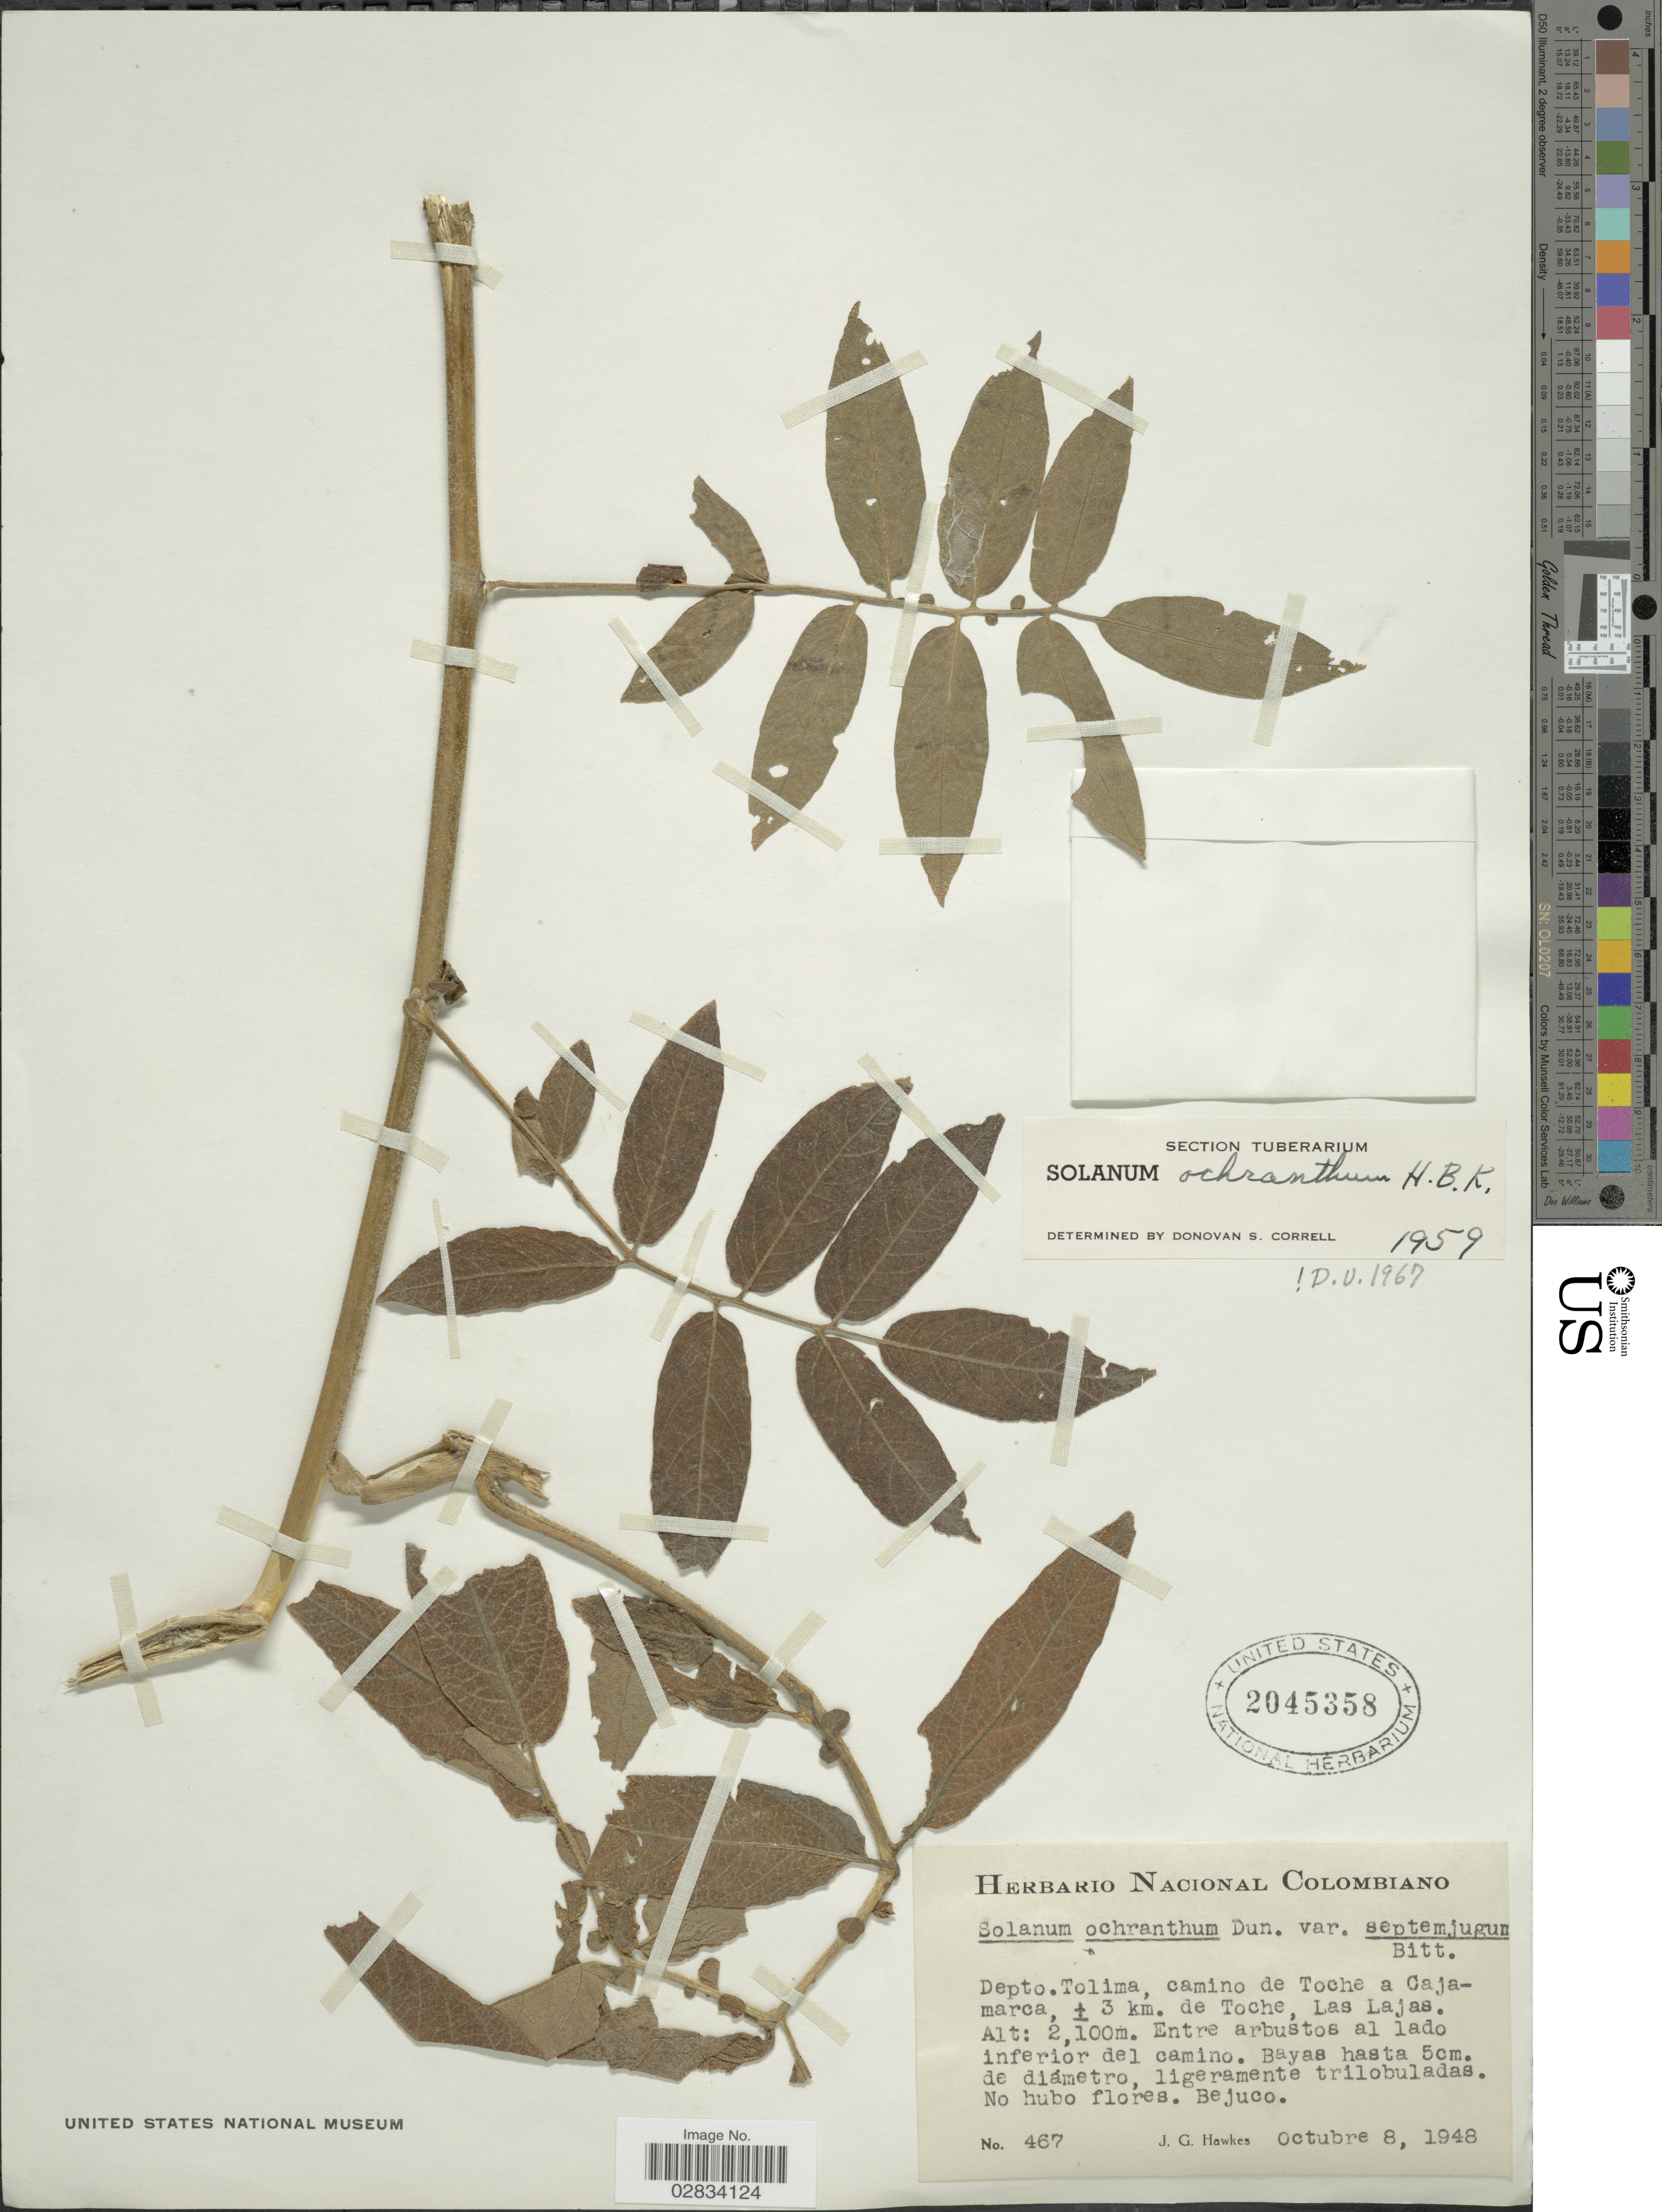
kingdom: Plantae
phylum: Tracheophyta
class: Magnoliopsida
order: Solanales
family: Solanaceae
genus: Solanum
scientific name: Solanum ochranthum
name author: Dunal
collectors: J. Hawkes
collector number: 467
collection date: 1948-10-08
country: Colombia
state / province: Tolima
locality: Depto. Tolima, camino de Toche a Cajamarca, ±3 km. de Toche, Las Lajas.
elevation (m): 2100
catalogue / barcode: US 2045358